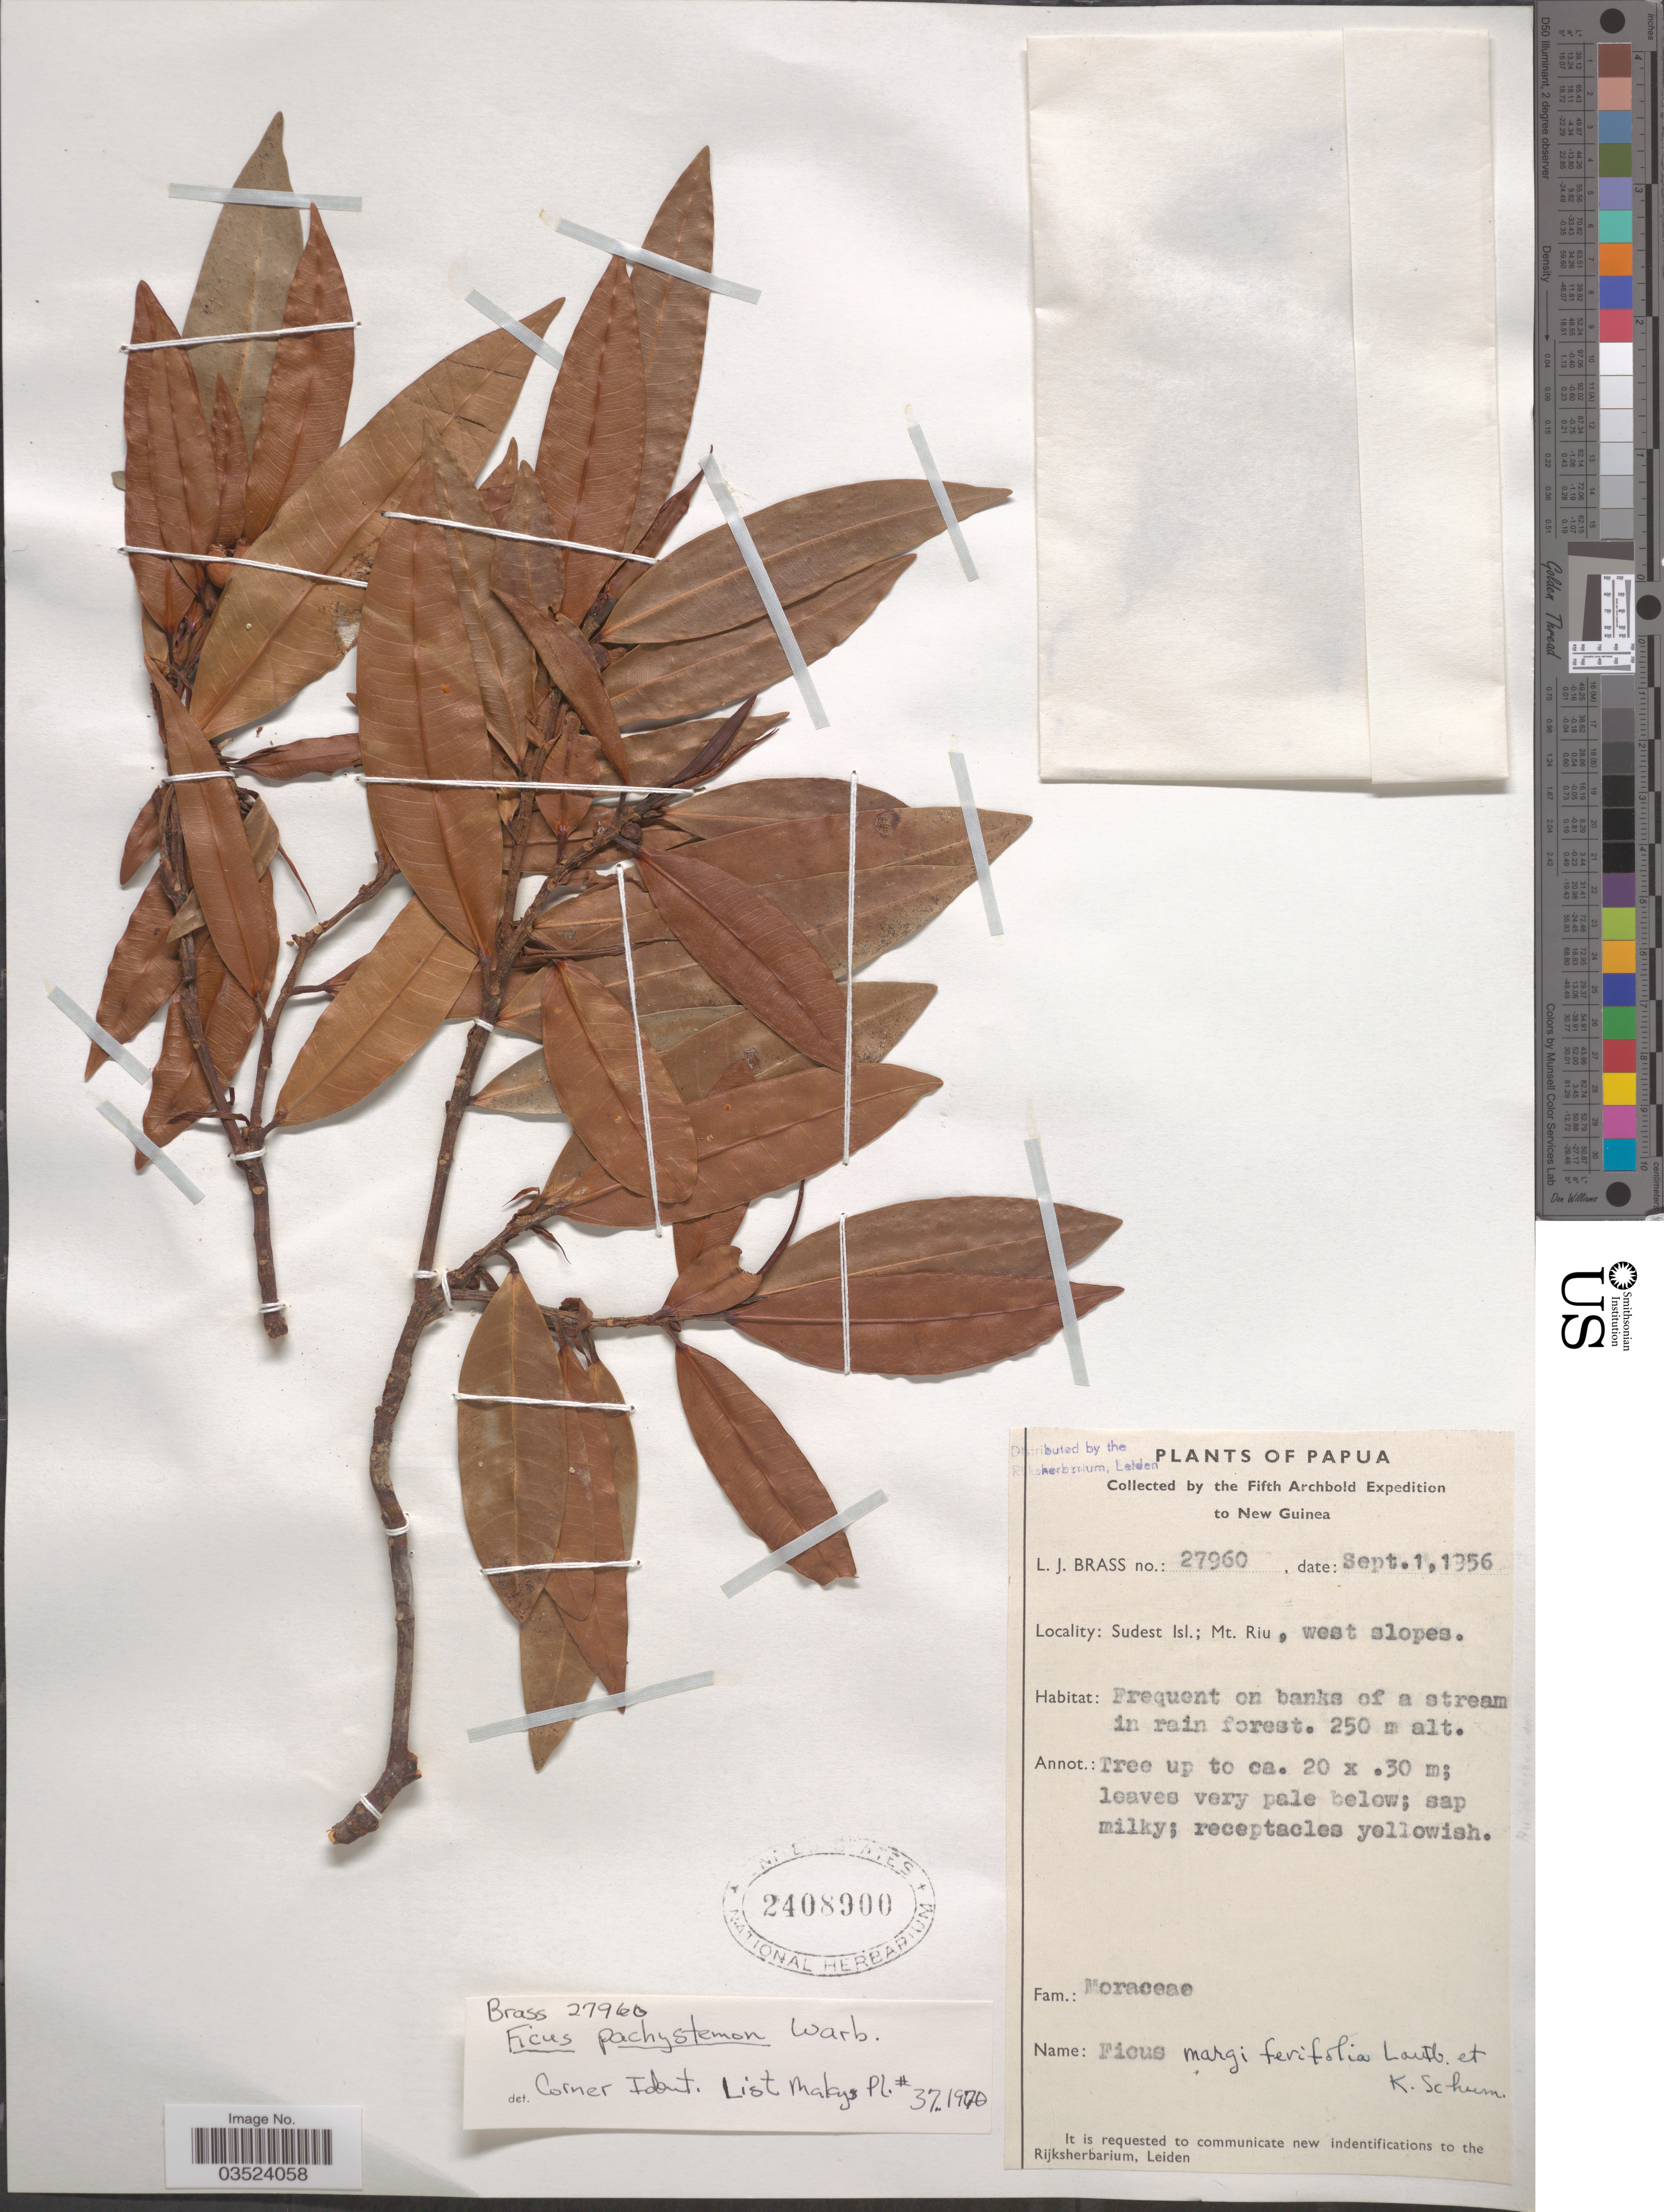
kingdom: Plantae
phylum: Tracheophyta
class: Magnoliopsida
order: Rosales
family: Moraceae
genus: Ficus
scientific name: Ficus pachystemon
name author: Warb.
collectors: L. J. Brass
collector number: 27960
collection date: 1956-09-01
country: Papua New Guinea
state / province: Milne Bay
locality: Papua. New Guinea. Sudest Isl.; Mt. Rui, west slopes.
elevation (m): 250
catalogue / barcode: US 2408900